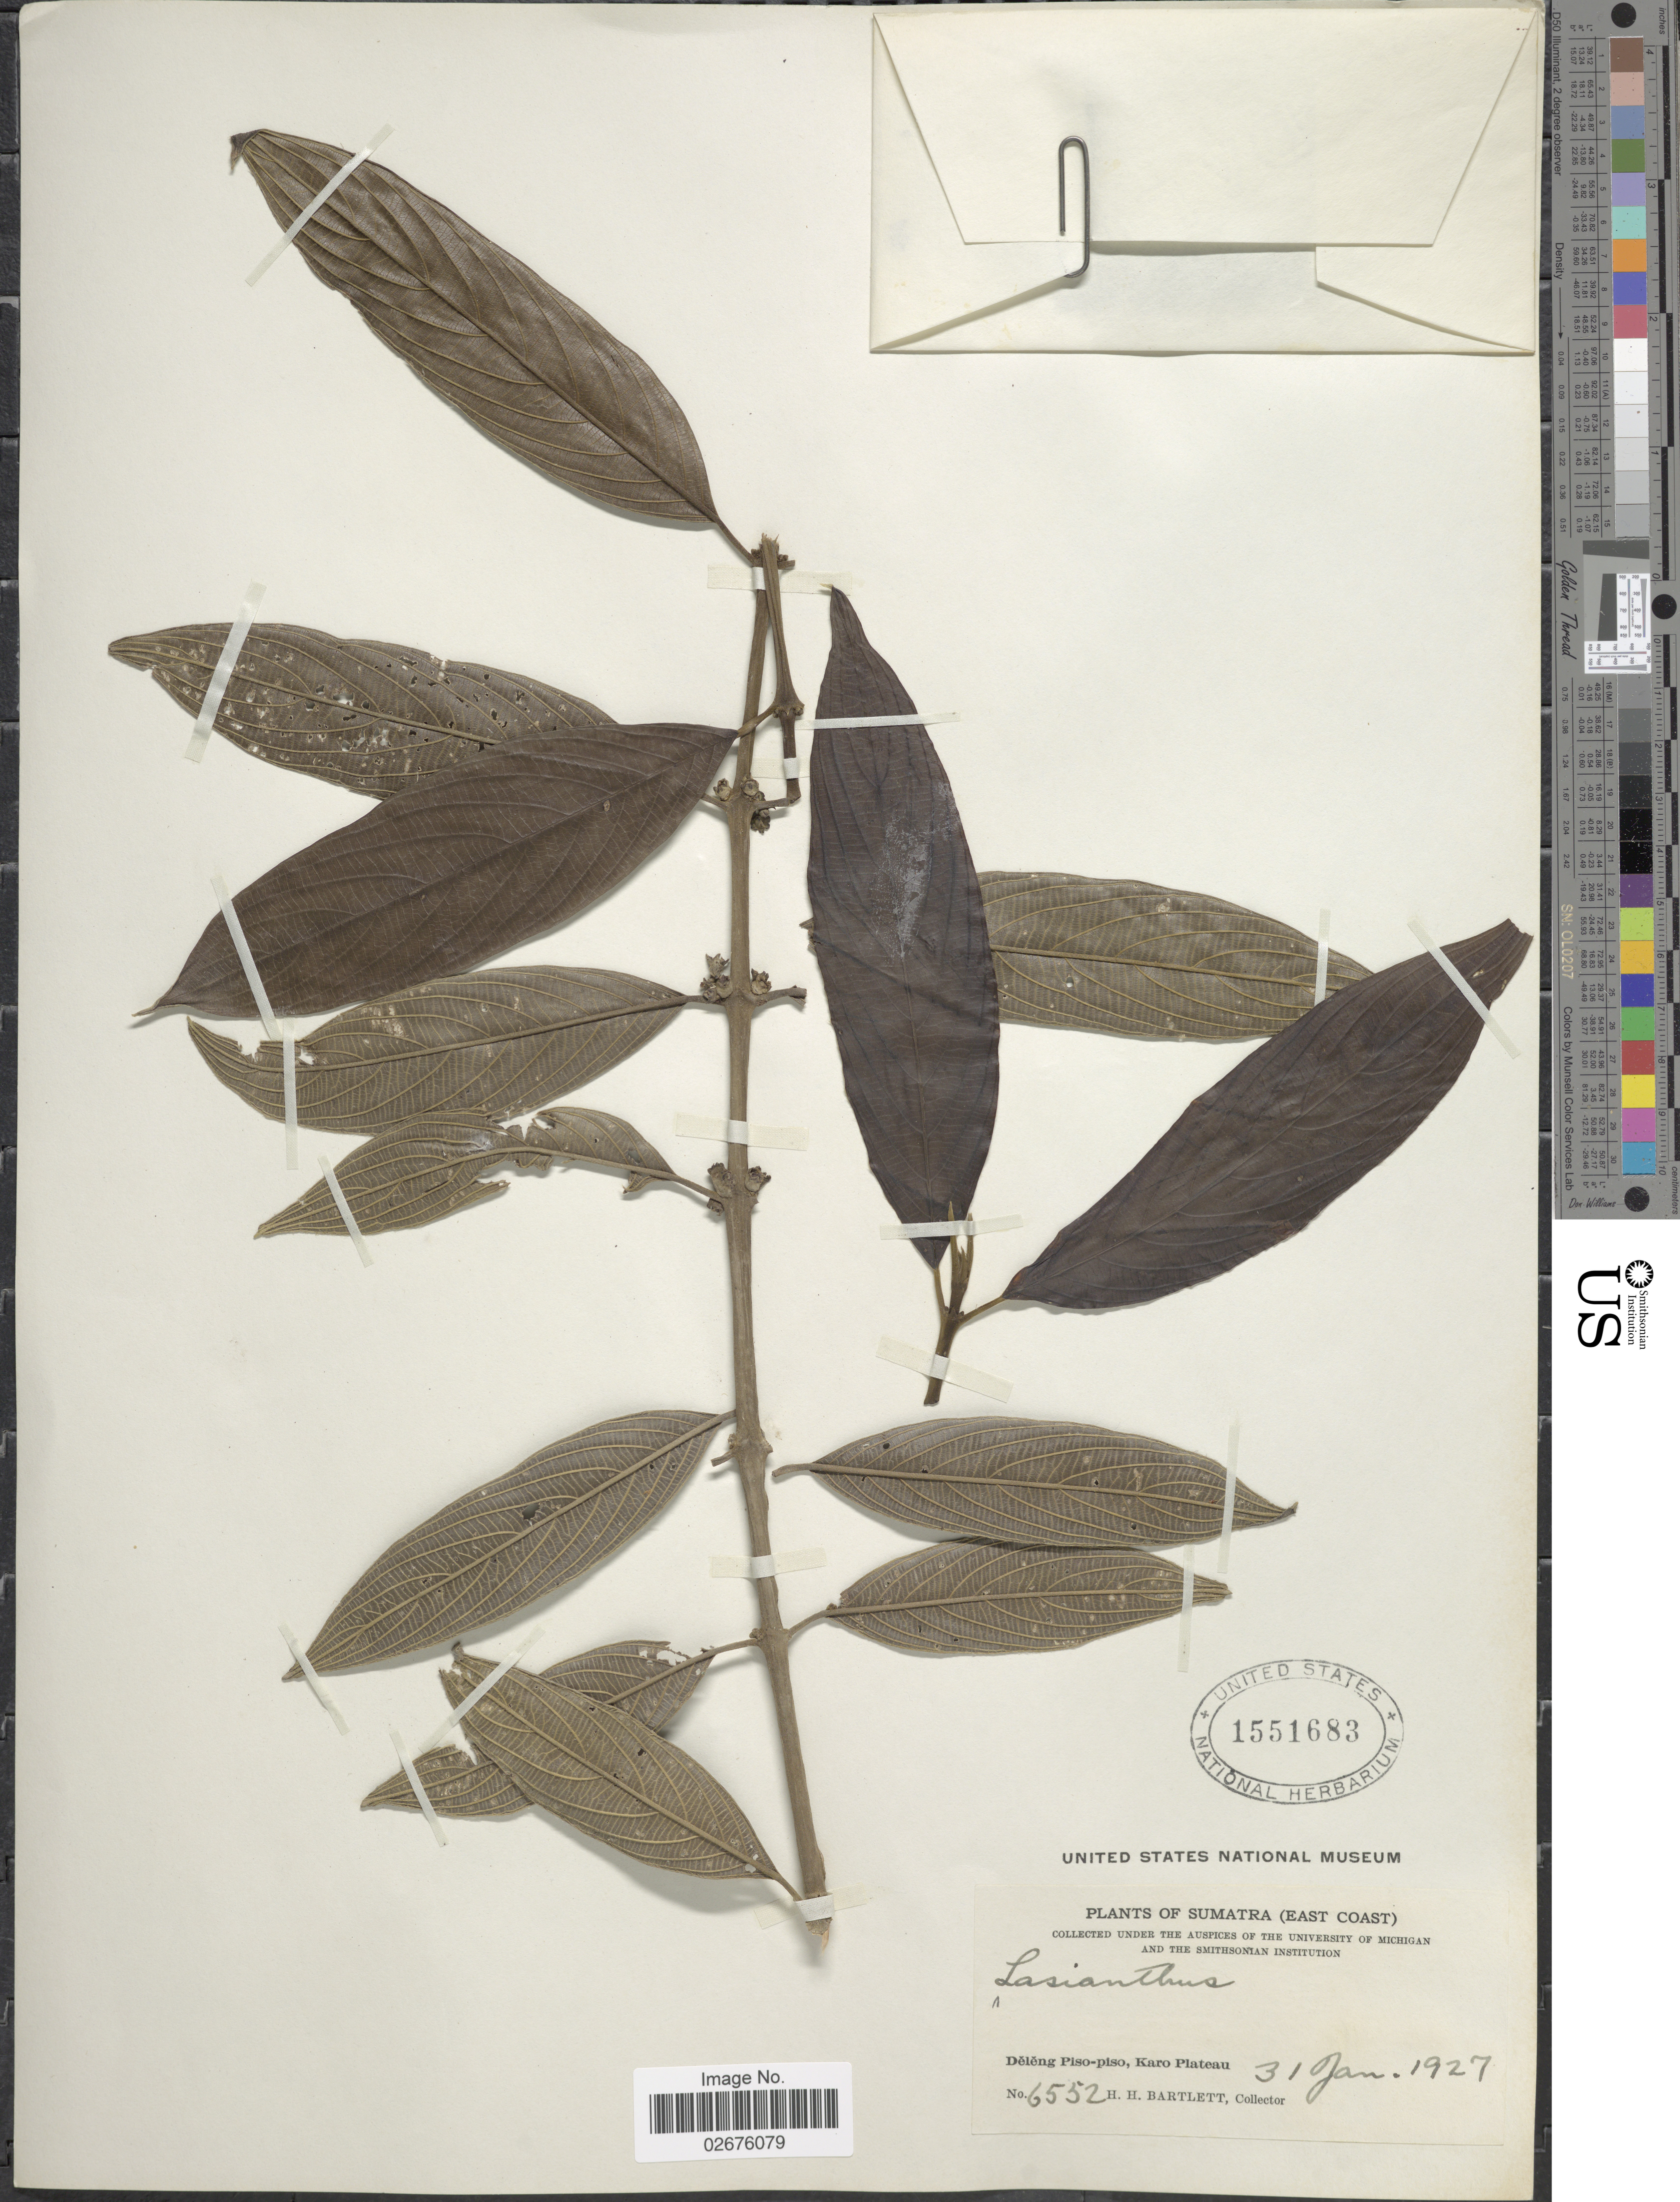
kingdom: Plantae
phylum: Tracheophyta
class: Magnoliopsida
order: Gentianales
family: Rubiaceae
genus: Lasianthus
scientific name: Lasianthus sp.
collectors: H. H. Bartlett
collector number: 6552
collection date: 1927-01-31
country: Indonesia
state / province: Sumatra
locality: (East Coast). Deleng Piso-piso, Karo Plateau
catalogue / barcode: US 1551683